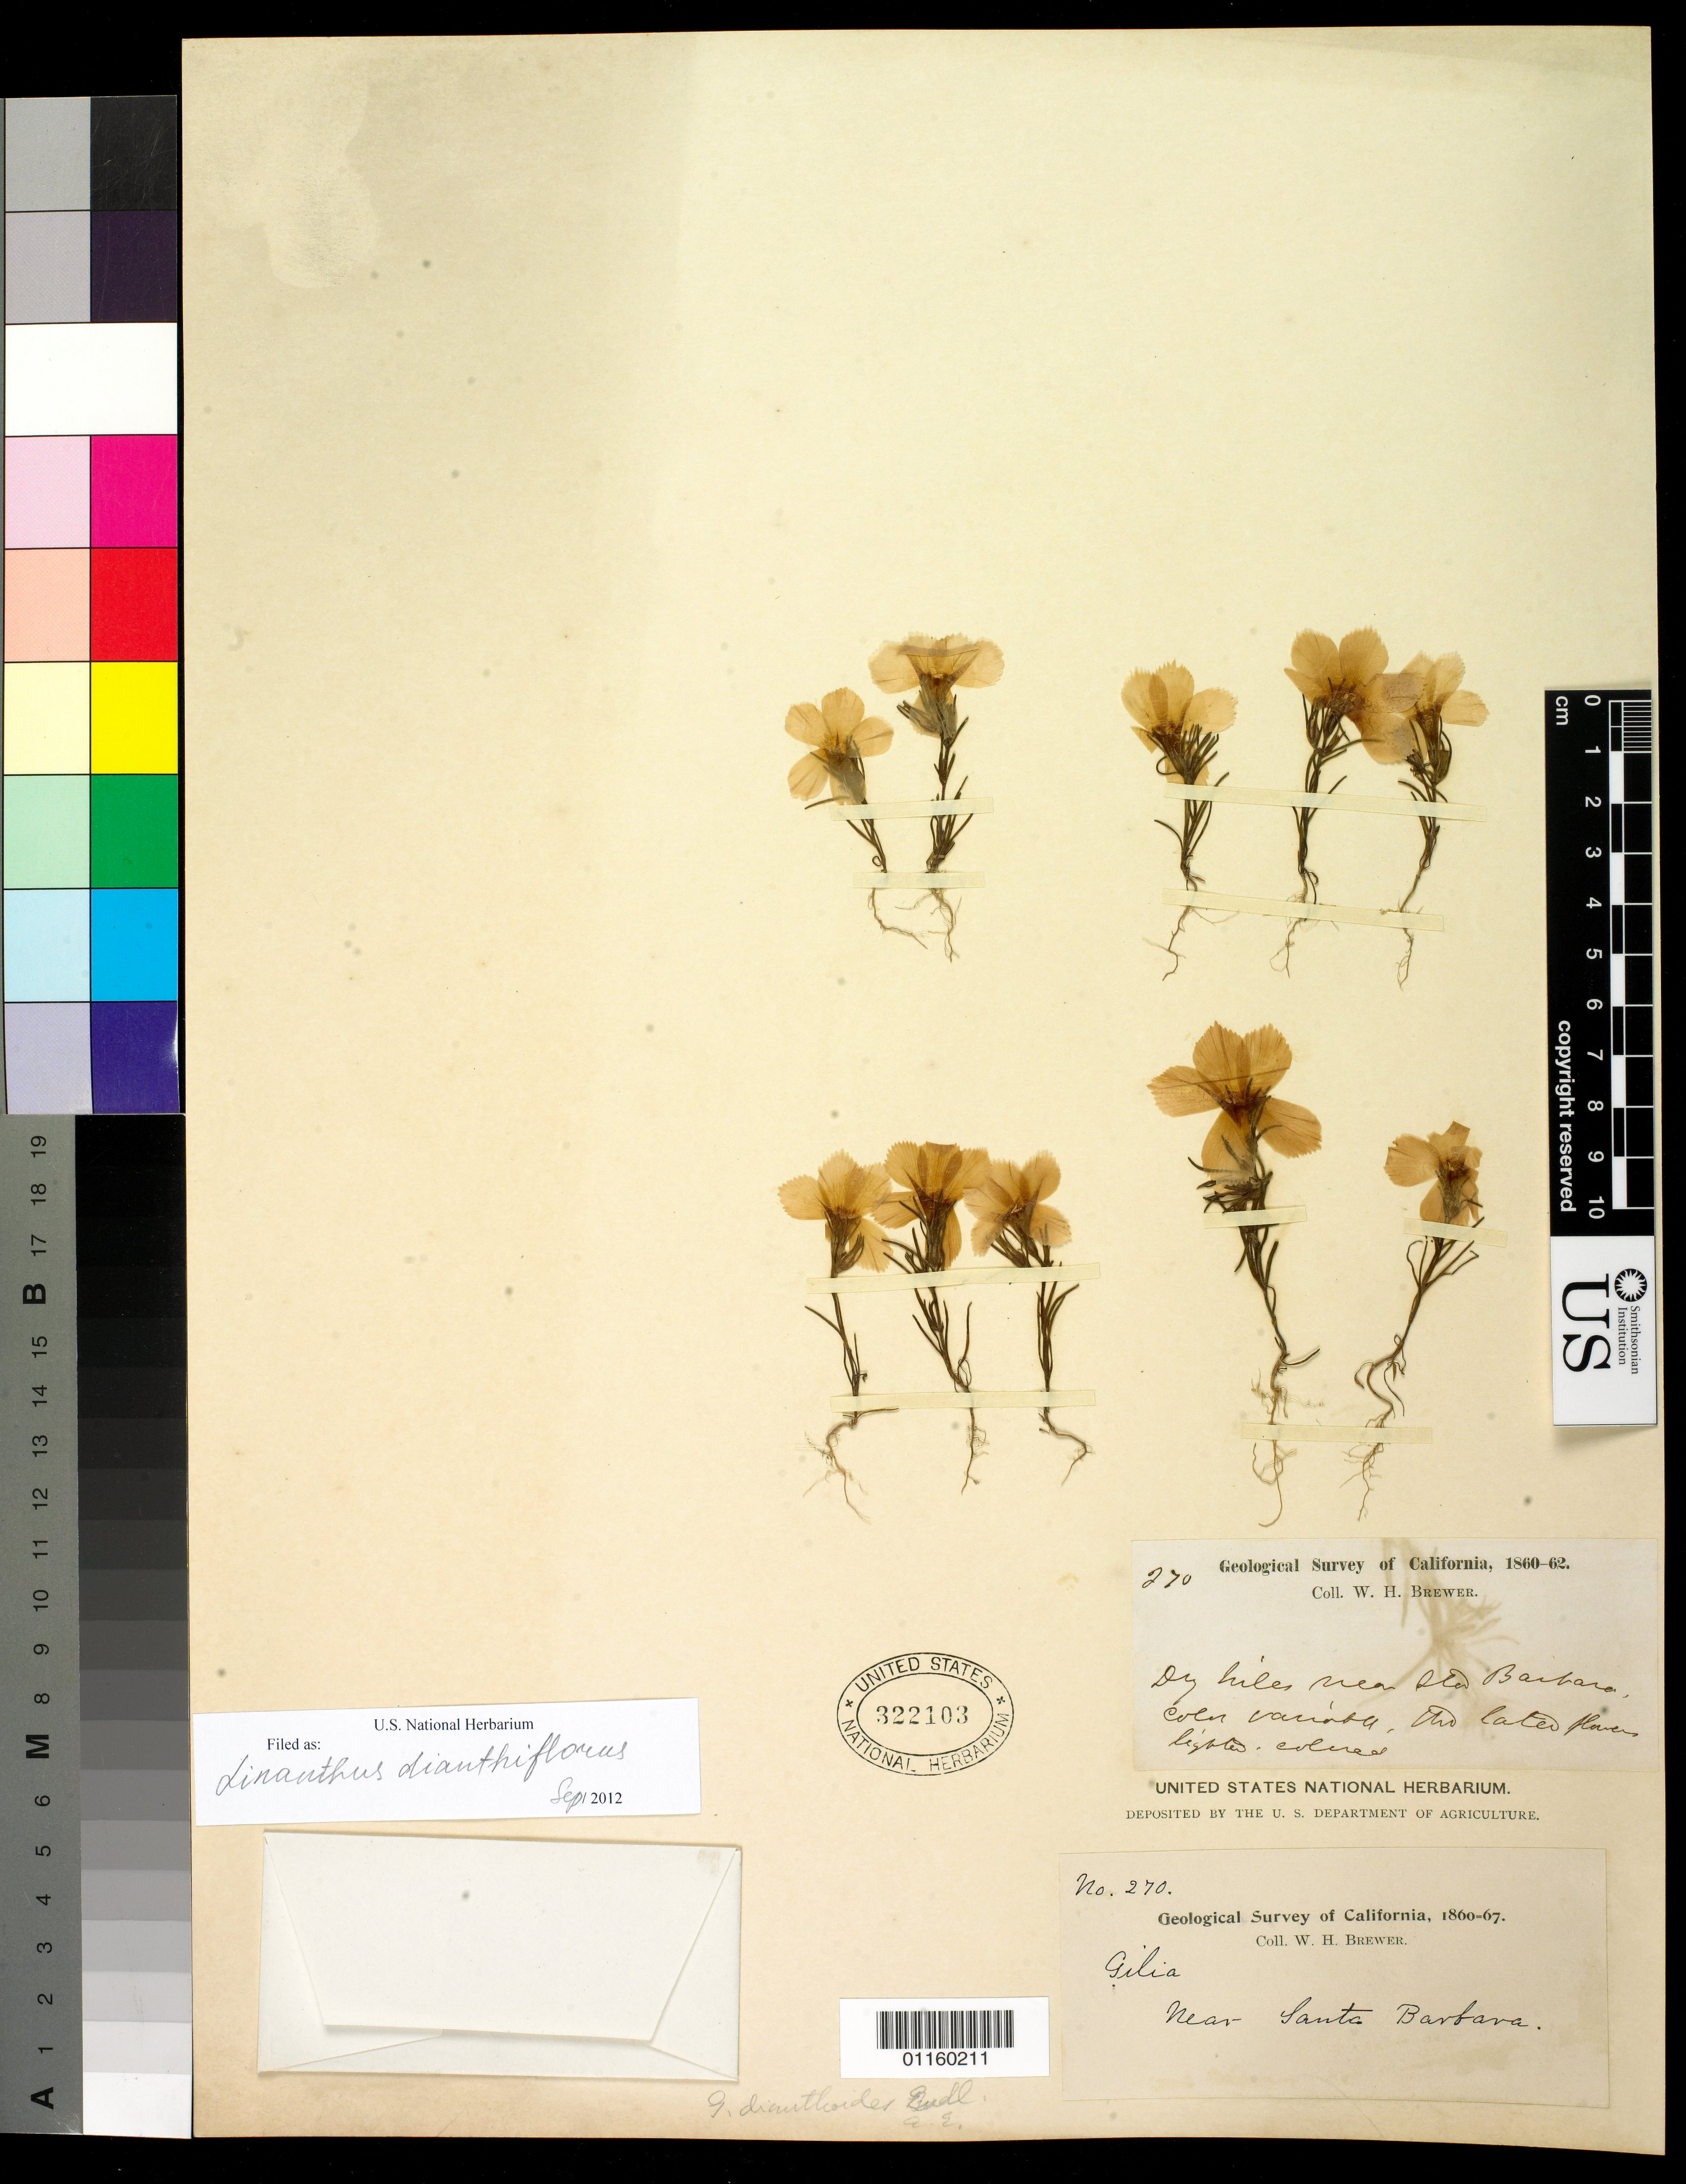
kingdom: Plantae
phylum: Tracheophyta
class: Magnoliopsida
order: Ericales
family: Polemoniaceae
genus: Linanthus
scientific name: Linanthus dianthiflorus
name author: (Benth.) Greene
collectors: W. H. Brewer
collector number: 270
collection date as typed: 1860 to -- --- 1867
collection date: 1860/1867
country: United States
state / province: California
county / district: Santa Barbara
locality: Near Santa Barbara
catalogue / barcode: US 322103